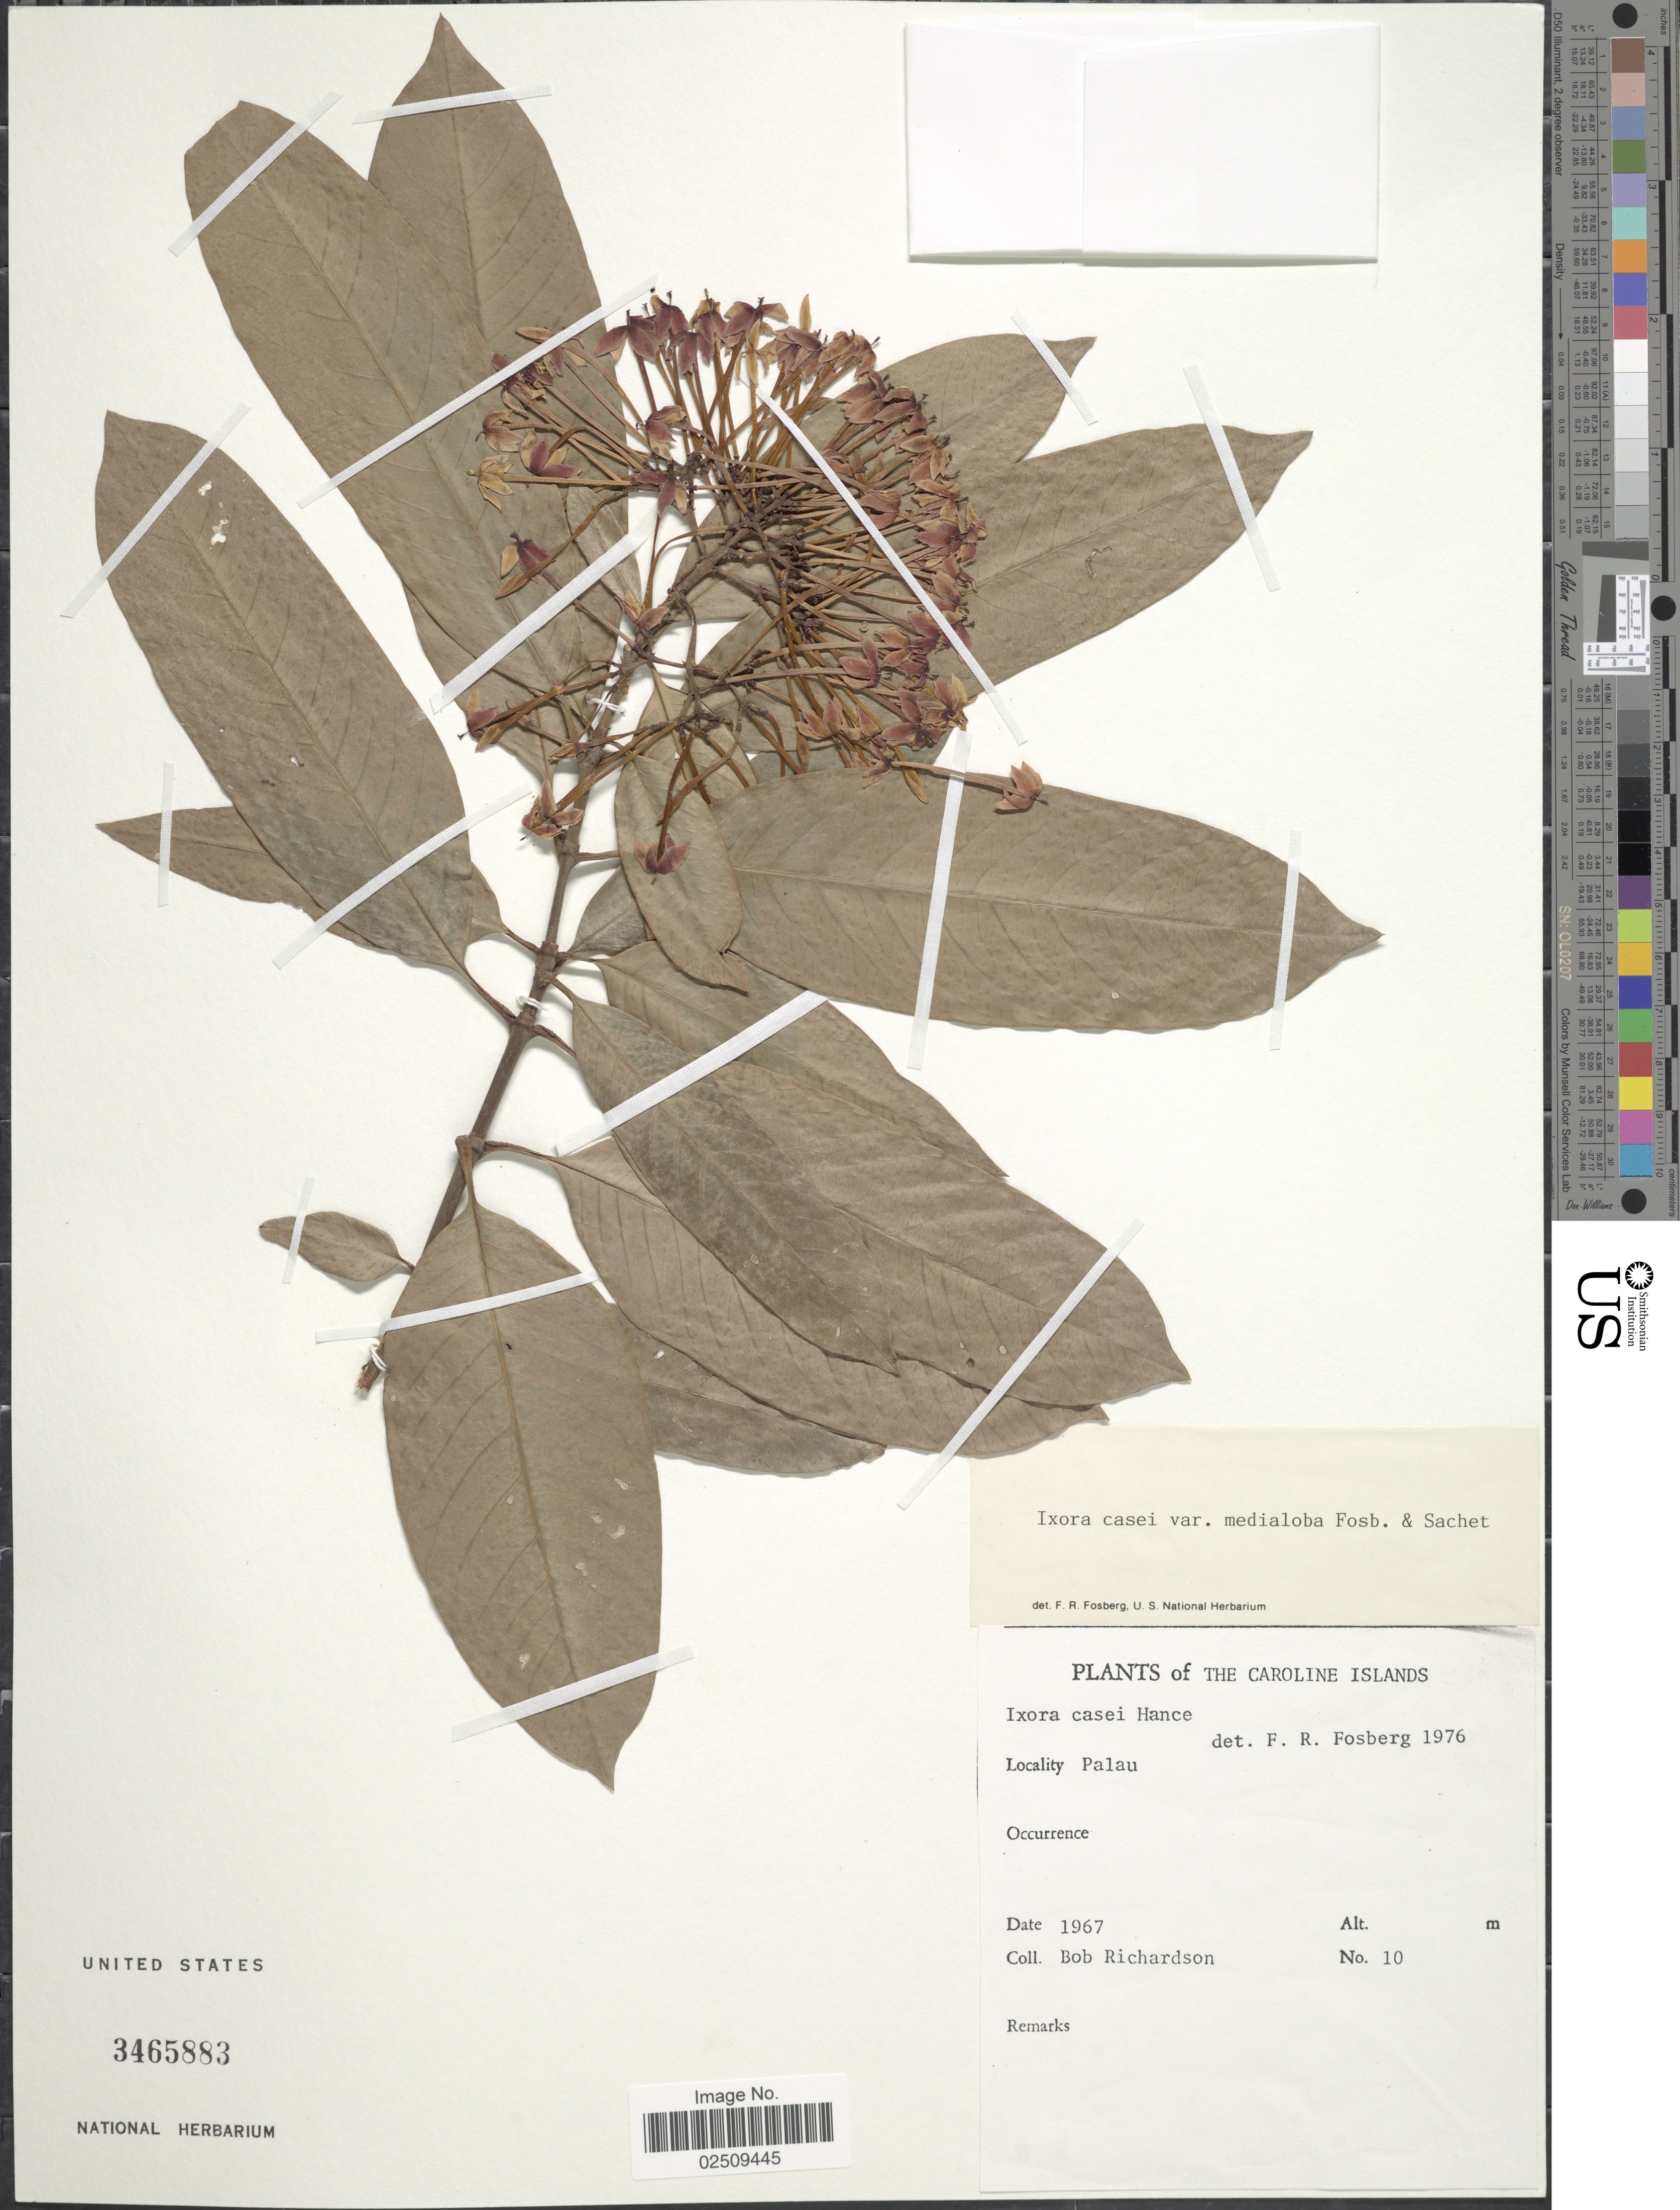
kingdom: Plantae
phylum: Tracheophyta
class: Magnoliopsida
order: Gentianales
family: Rubiaceae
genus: Ixora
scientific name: Ixora casei var. medialoba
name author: Fosberg & Sachet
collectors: B. Richardson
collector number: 10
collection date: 1967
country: Palau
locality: The Caroline Islands, Palau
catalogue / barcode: US 3465883